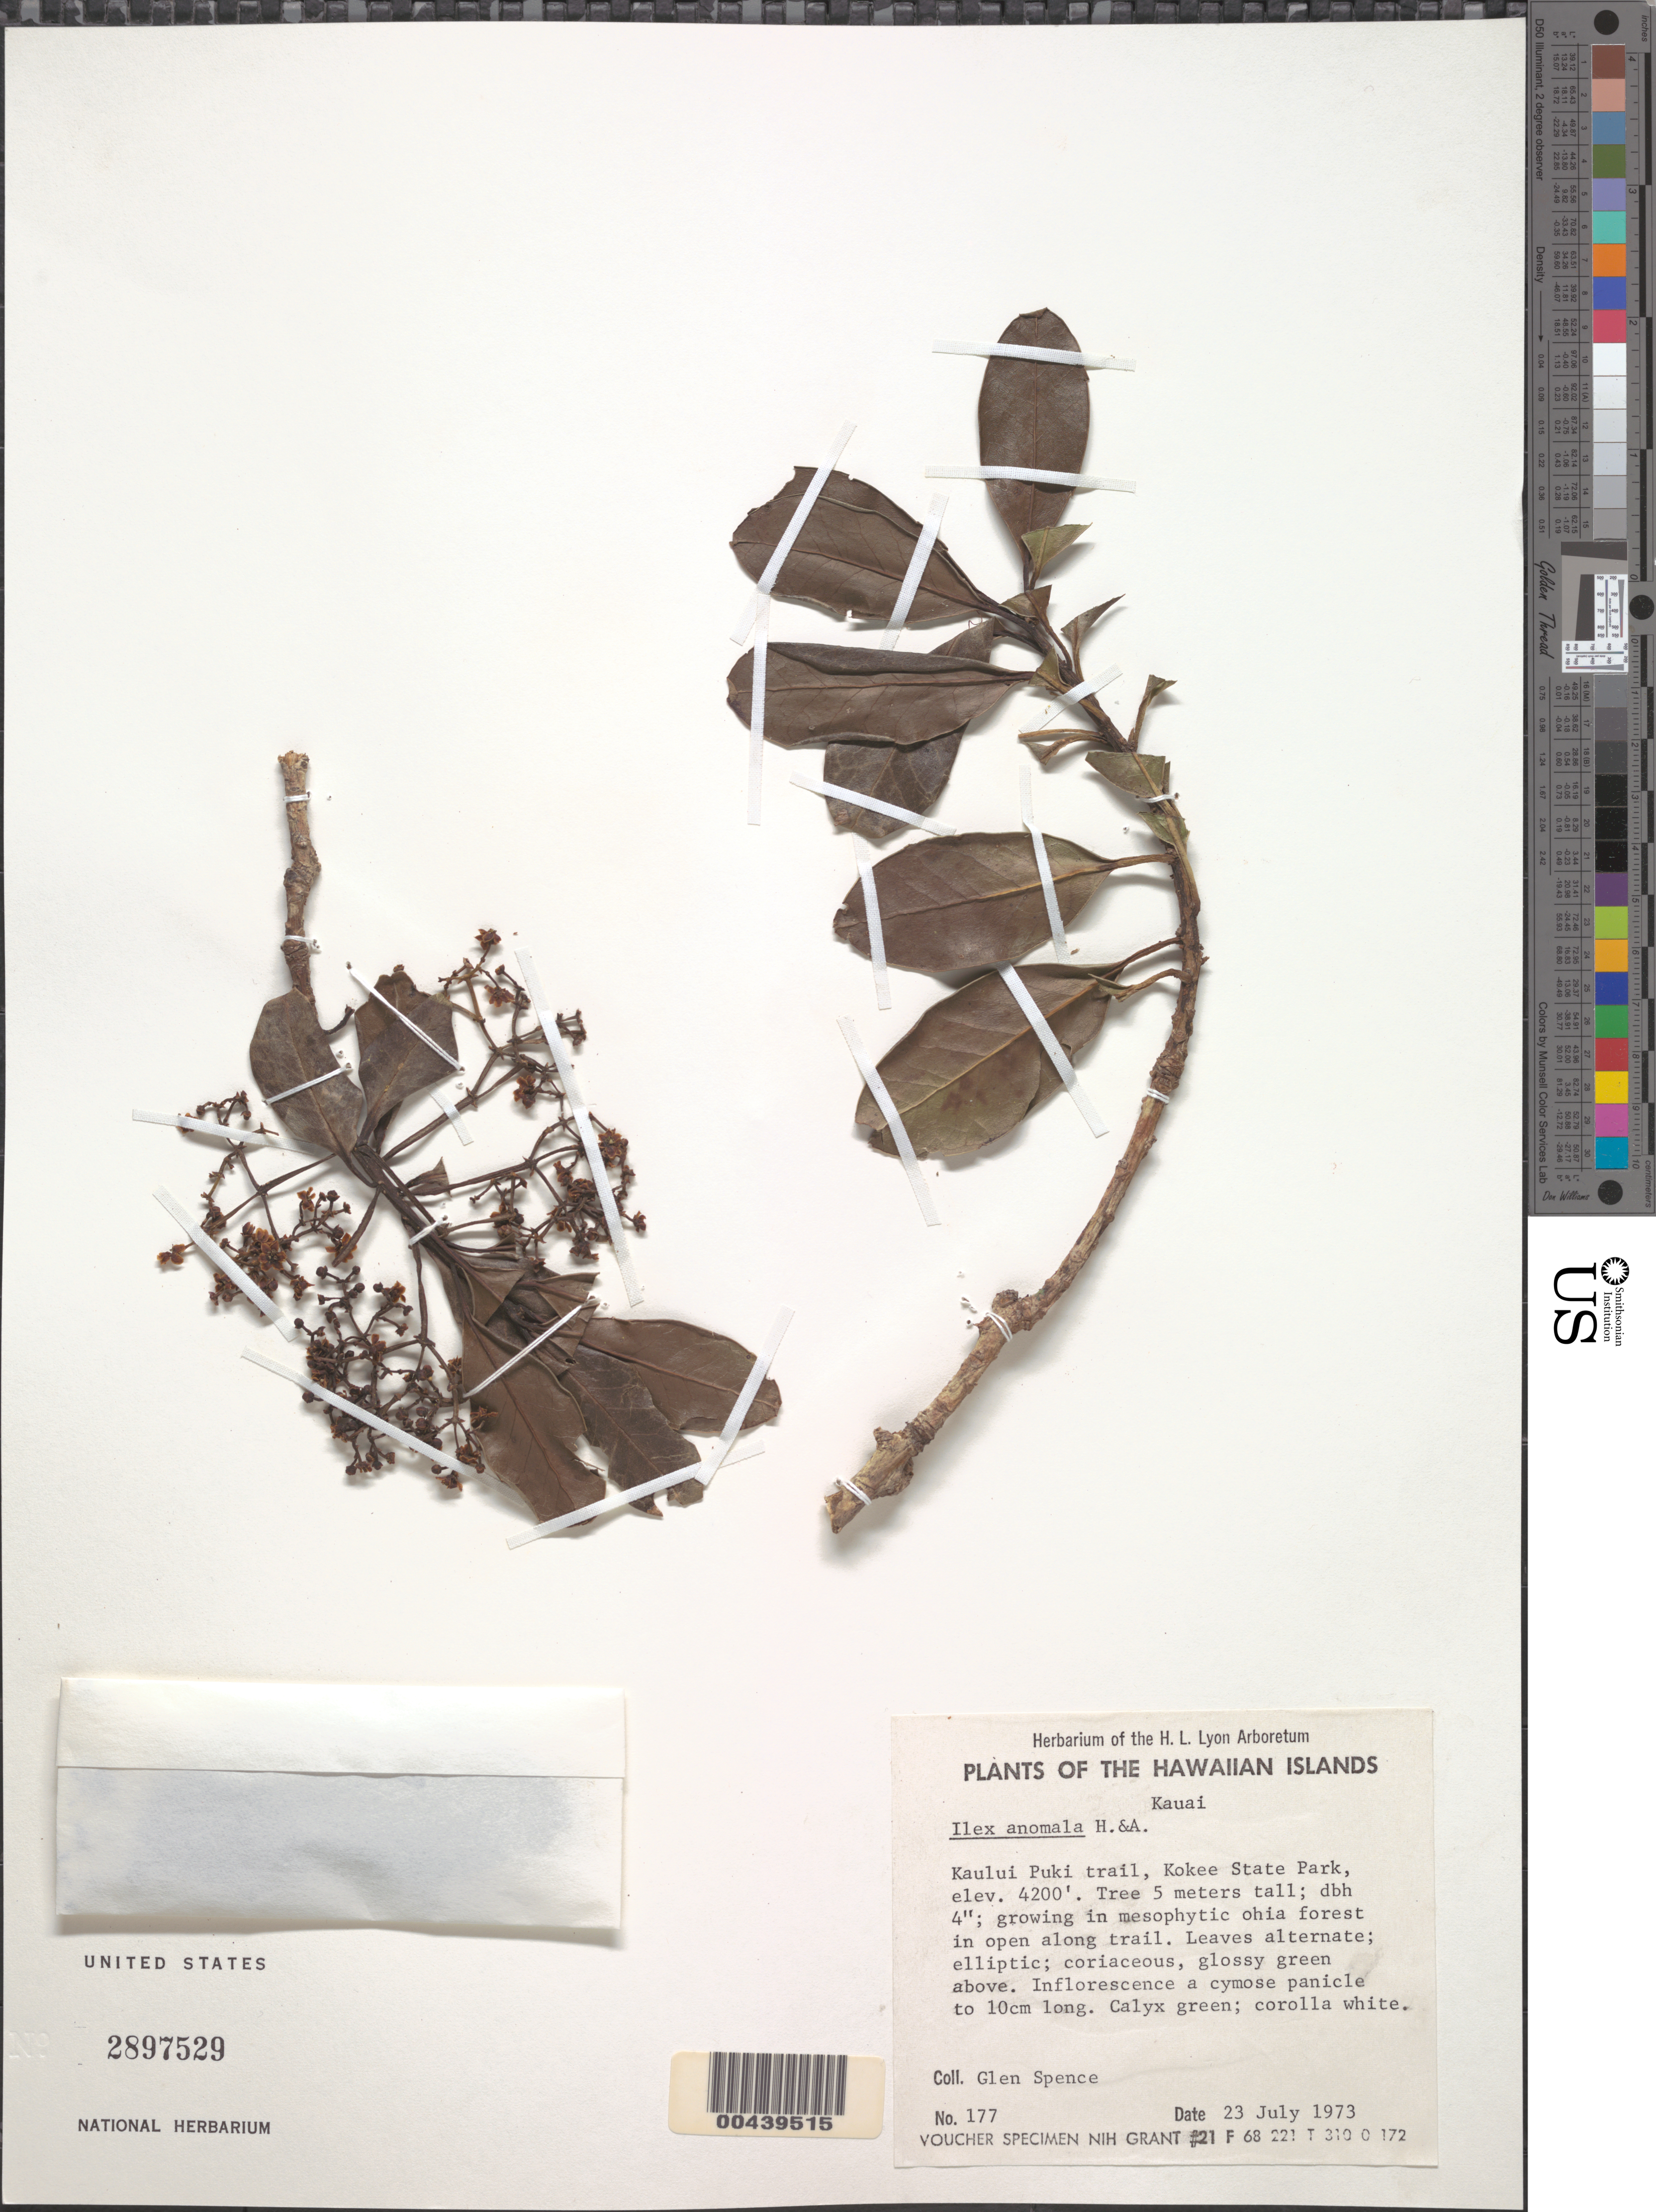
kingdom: Plantae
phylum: Tracheophyta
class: Magnoliopsida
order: Aquifoliales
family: Aquifoliaceae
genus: Ilex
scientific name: Ilex anomala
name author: Hook. & Arn.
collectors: G. Spence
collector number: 177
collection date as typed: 23 Jul 1973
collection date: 1973-07-23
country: United States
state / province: Hawaii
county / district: Kauai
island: Kaua'i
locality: Kaului Puki Trail, Kokee State Park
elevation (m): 1280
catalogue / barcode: US 2897529